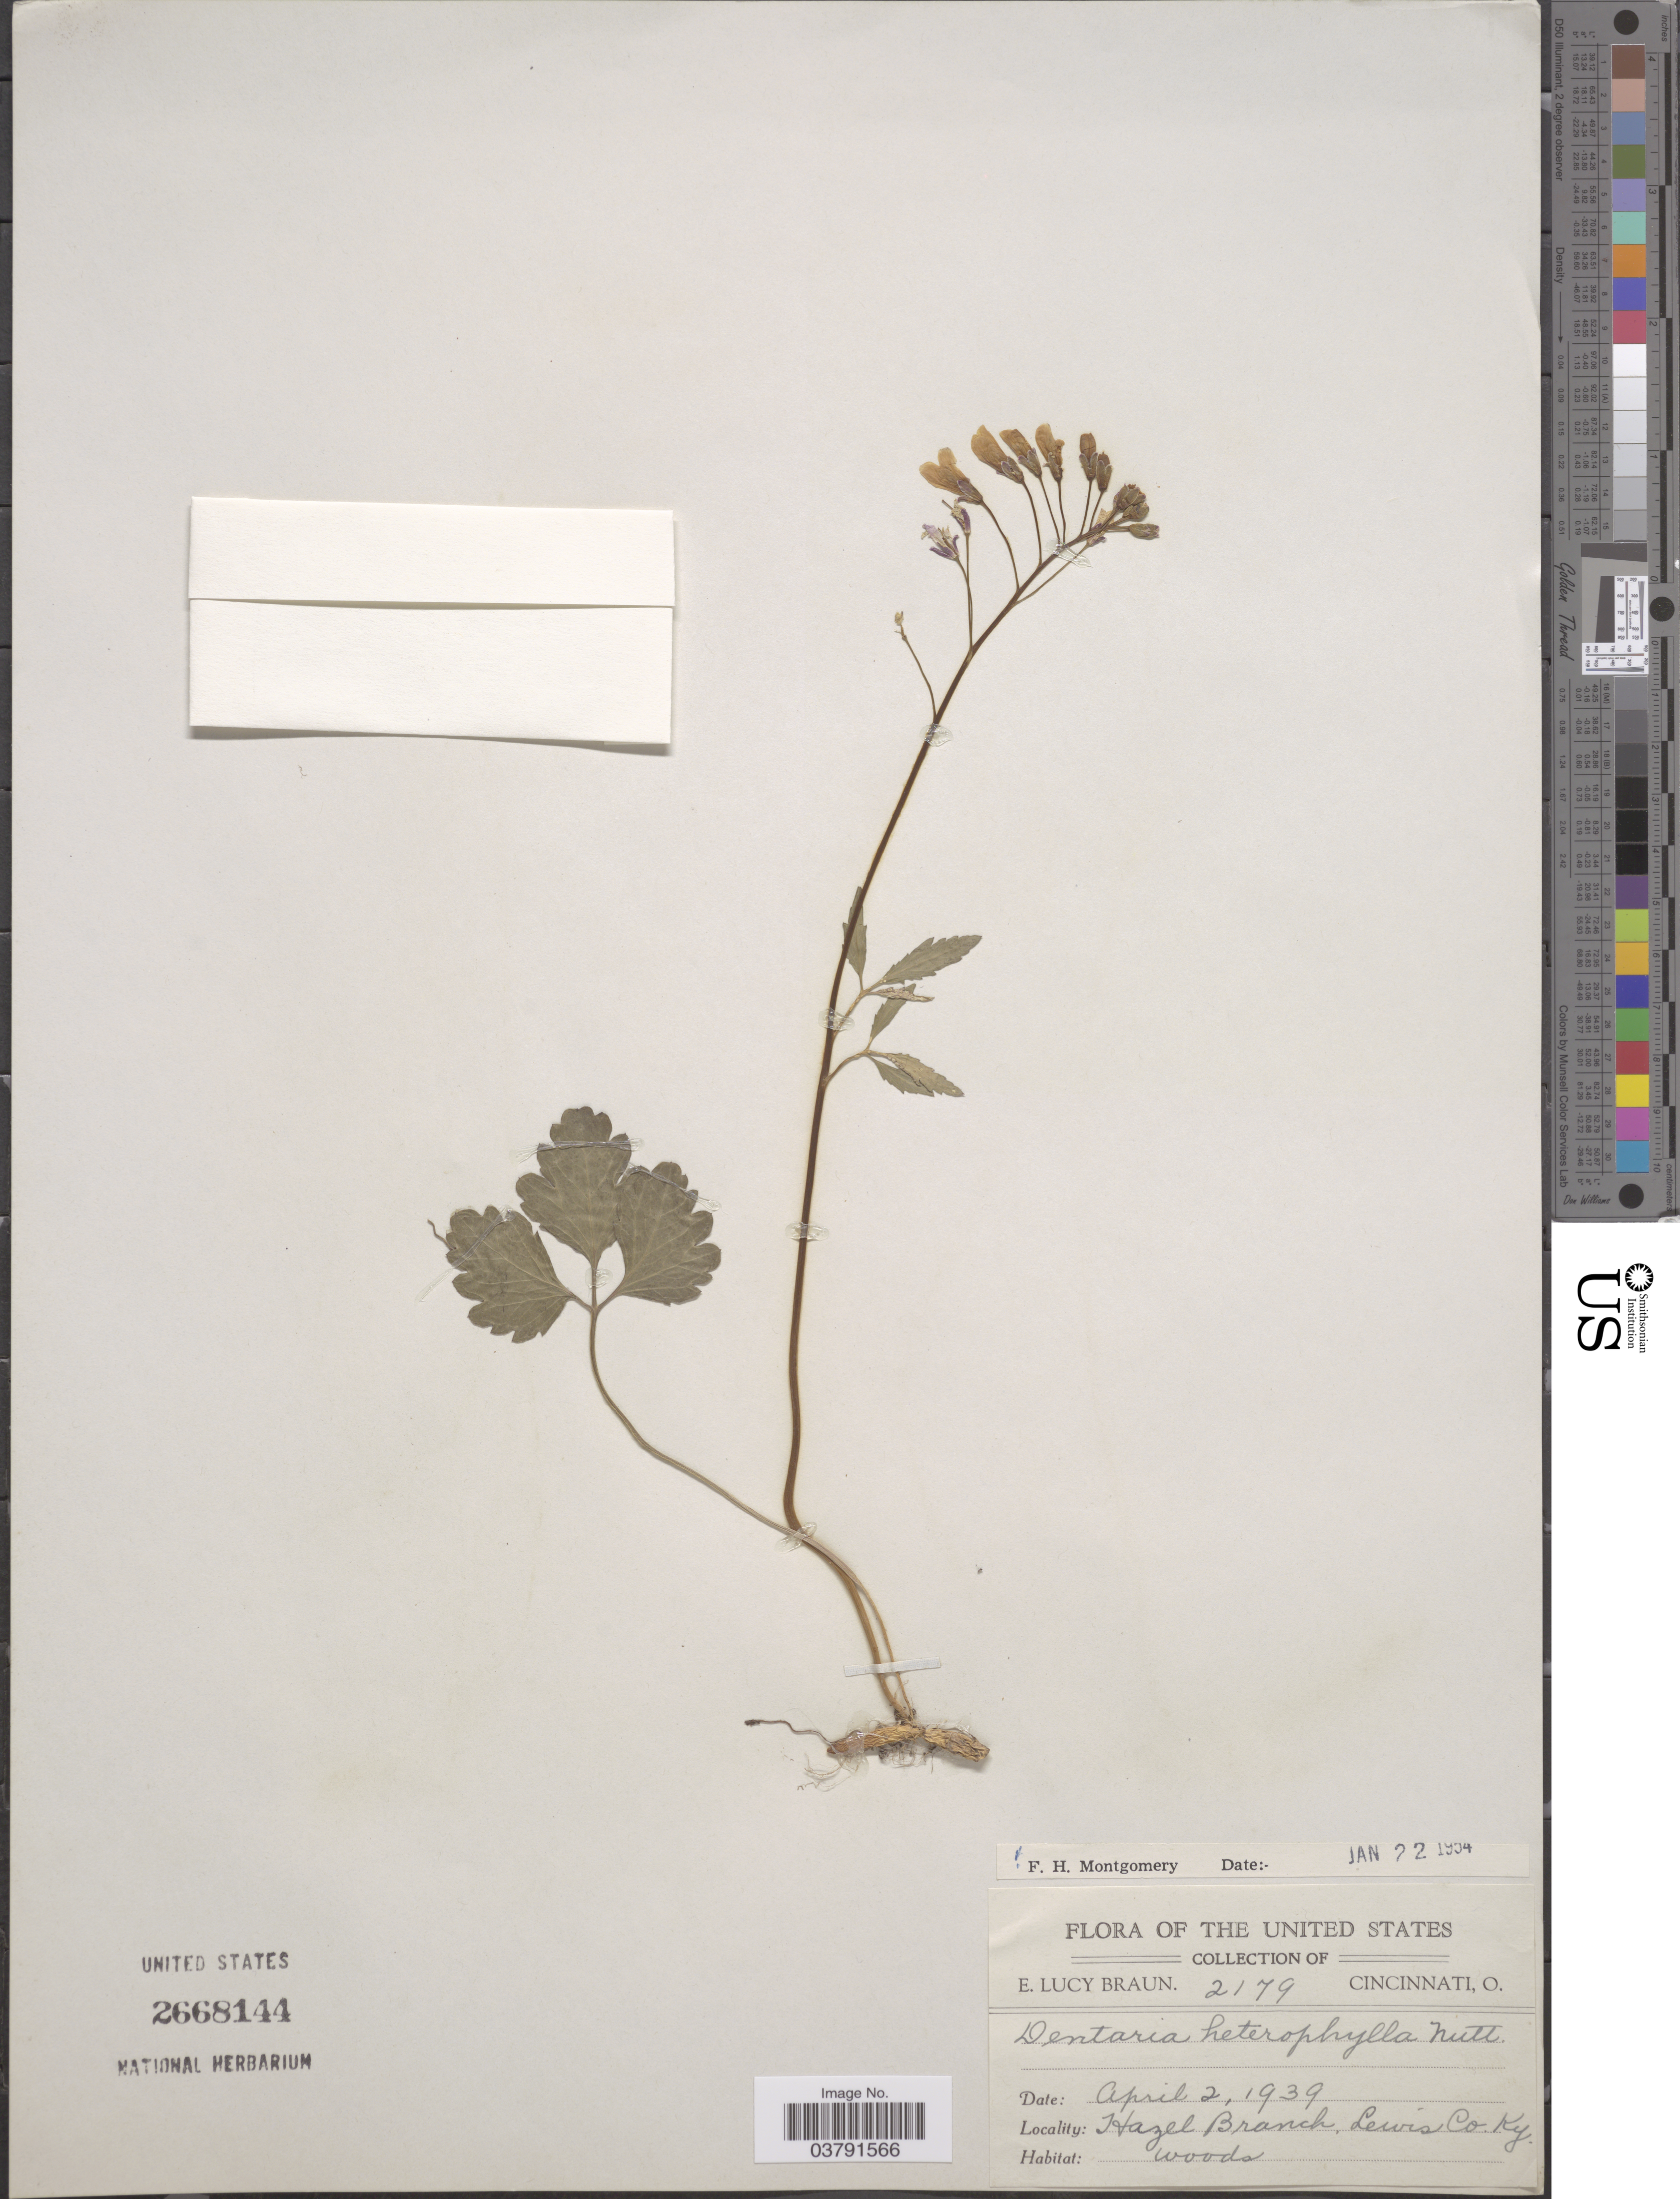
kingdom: Plantae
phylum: Tracheophyta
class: Magnoliopsida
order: Brassicales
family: Brassicaceae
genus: Dentaria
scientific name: Dentaria heterophylla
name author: Nutt.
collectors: E. L. Braun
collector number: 2179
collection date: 1939-04-02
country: United States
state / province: Kentucky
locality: Hazel Branch, Lewis Co.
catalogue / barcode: US 2668144